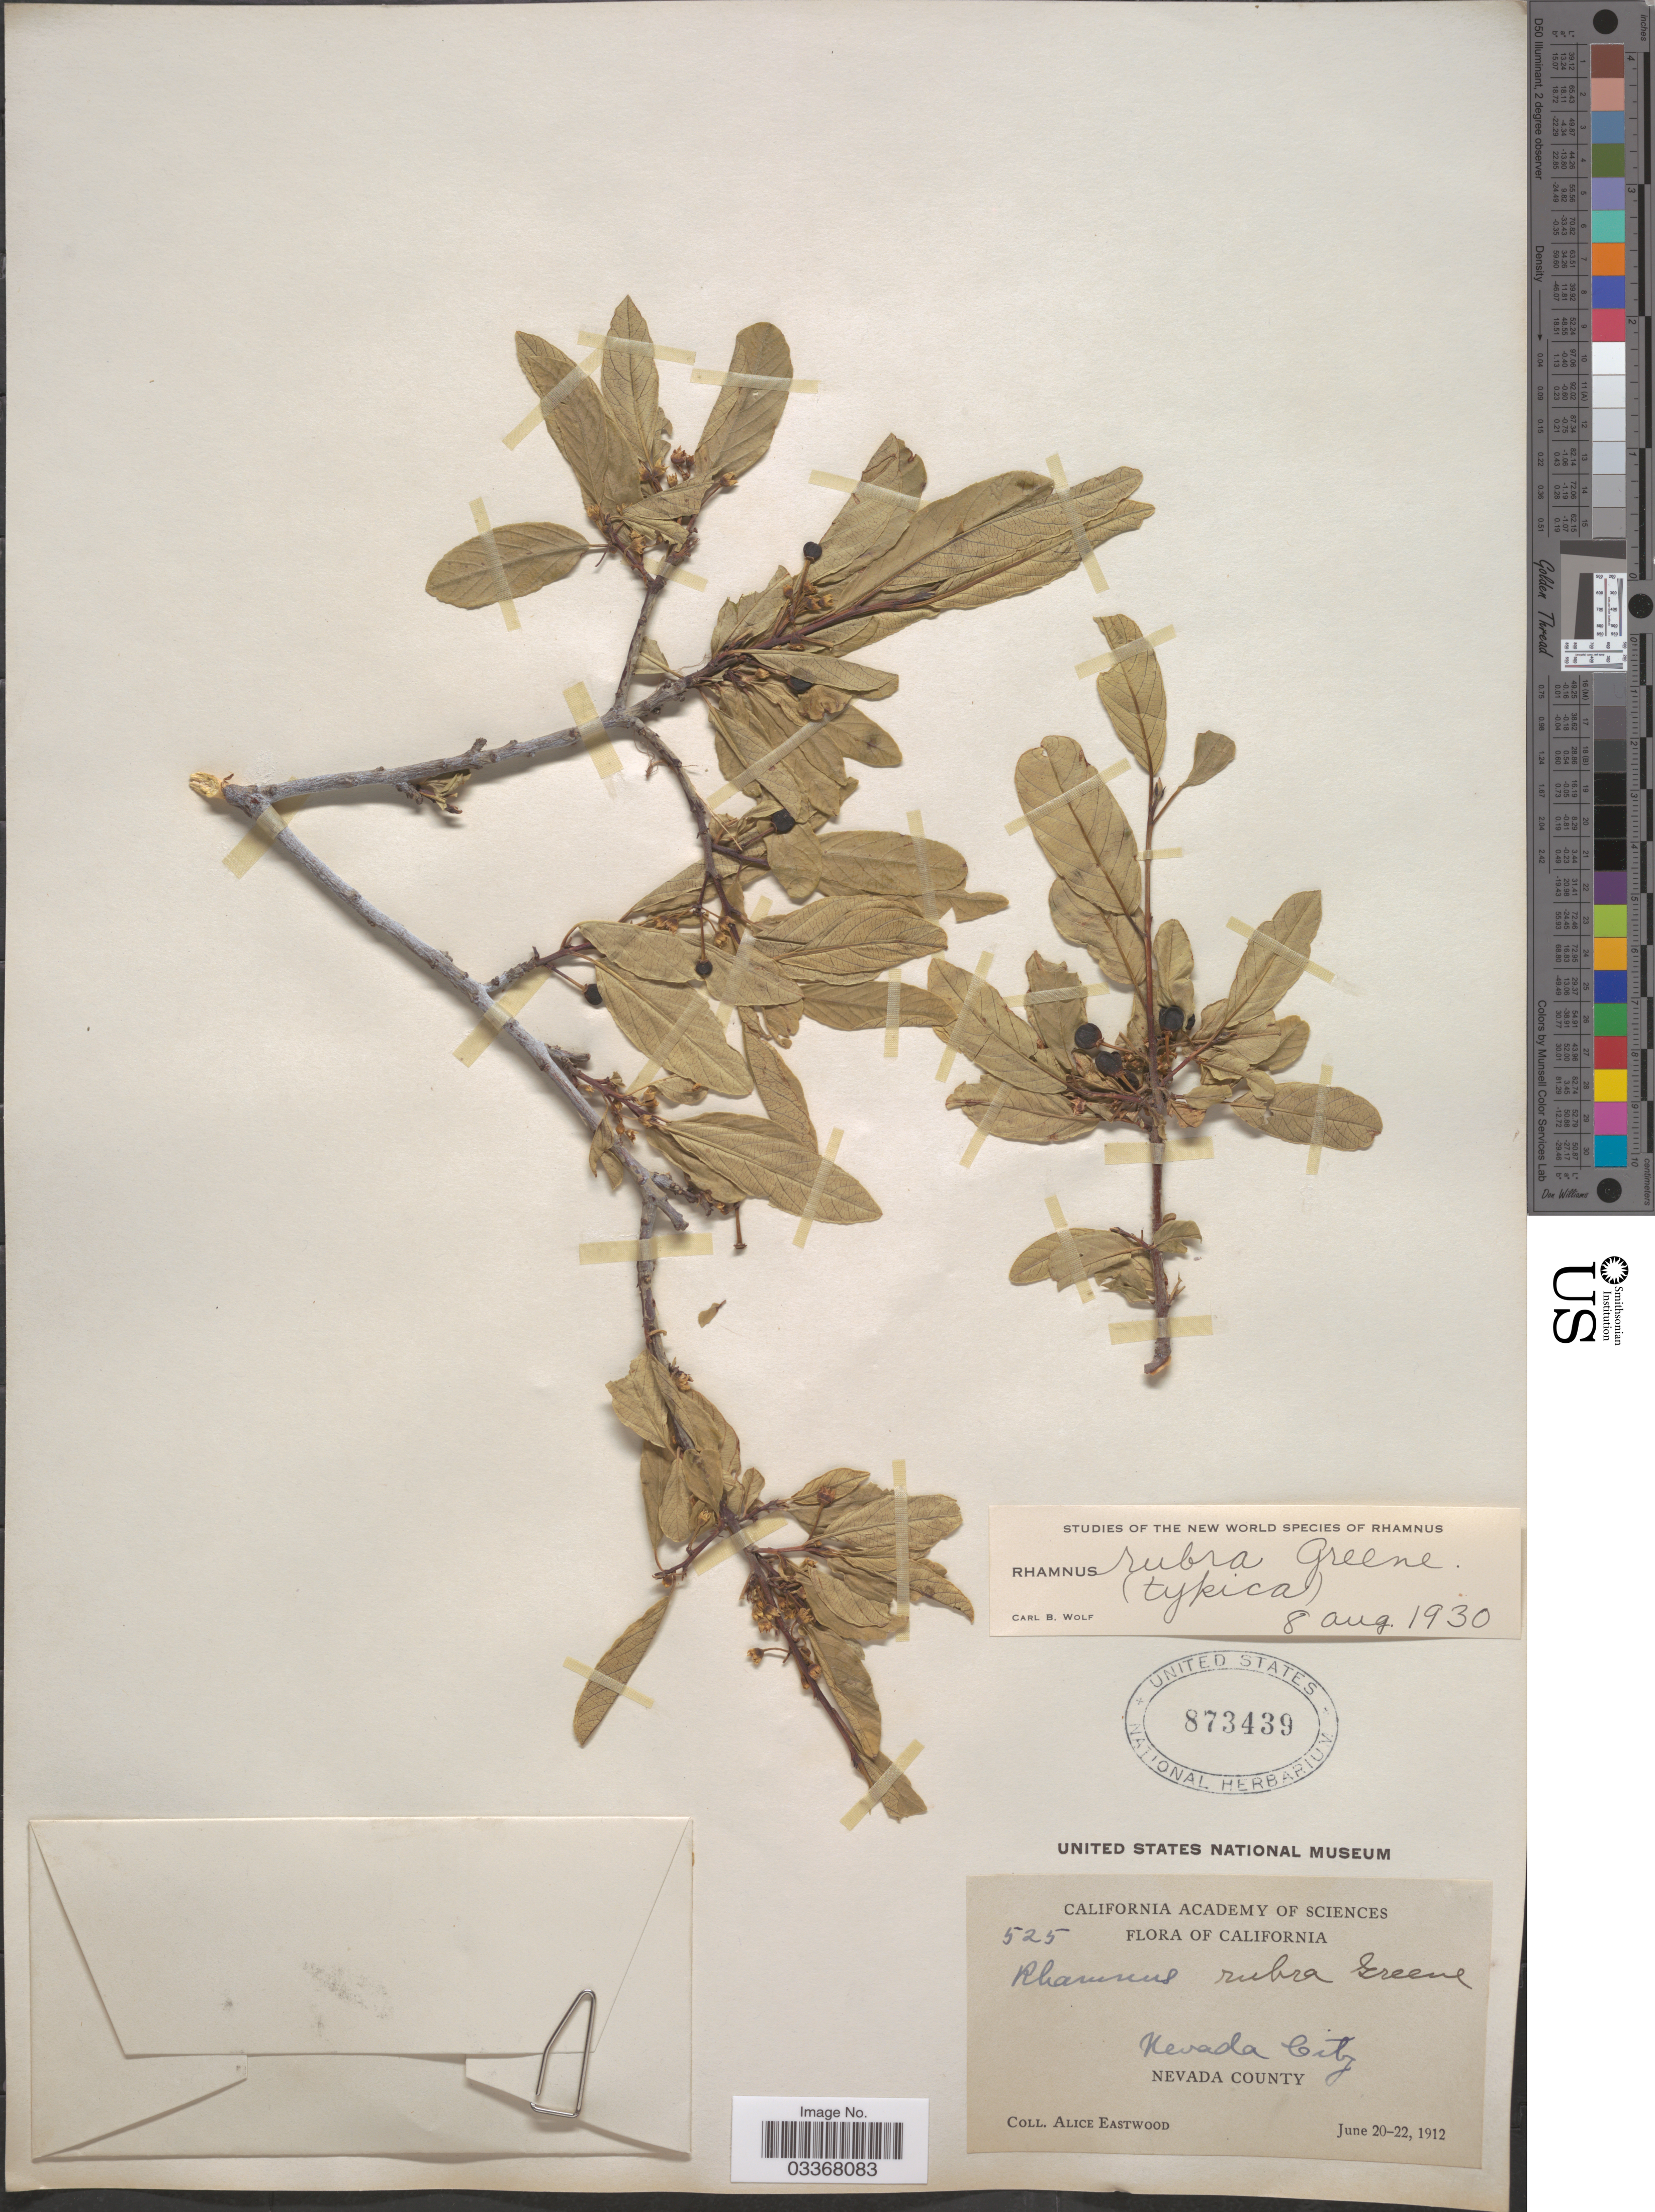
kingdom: Plantae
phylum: Tracheophyta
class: Magnoliopsida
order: Rosales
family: Rhamnaceae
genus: Frangula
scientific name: Frangula rubra subsp. rubra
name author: (Greene) Grubov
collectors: A. Eastwood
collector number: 525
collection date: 1912-06-20/1912-06-22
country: United States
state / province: California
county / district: Nevada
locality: Nevada City, Nevada County.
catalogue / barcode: US 873439